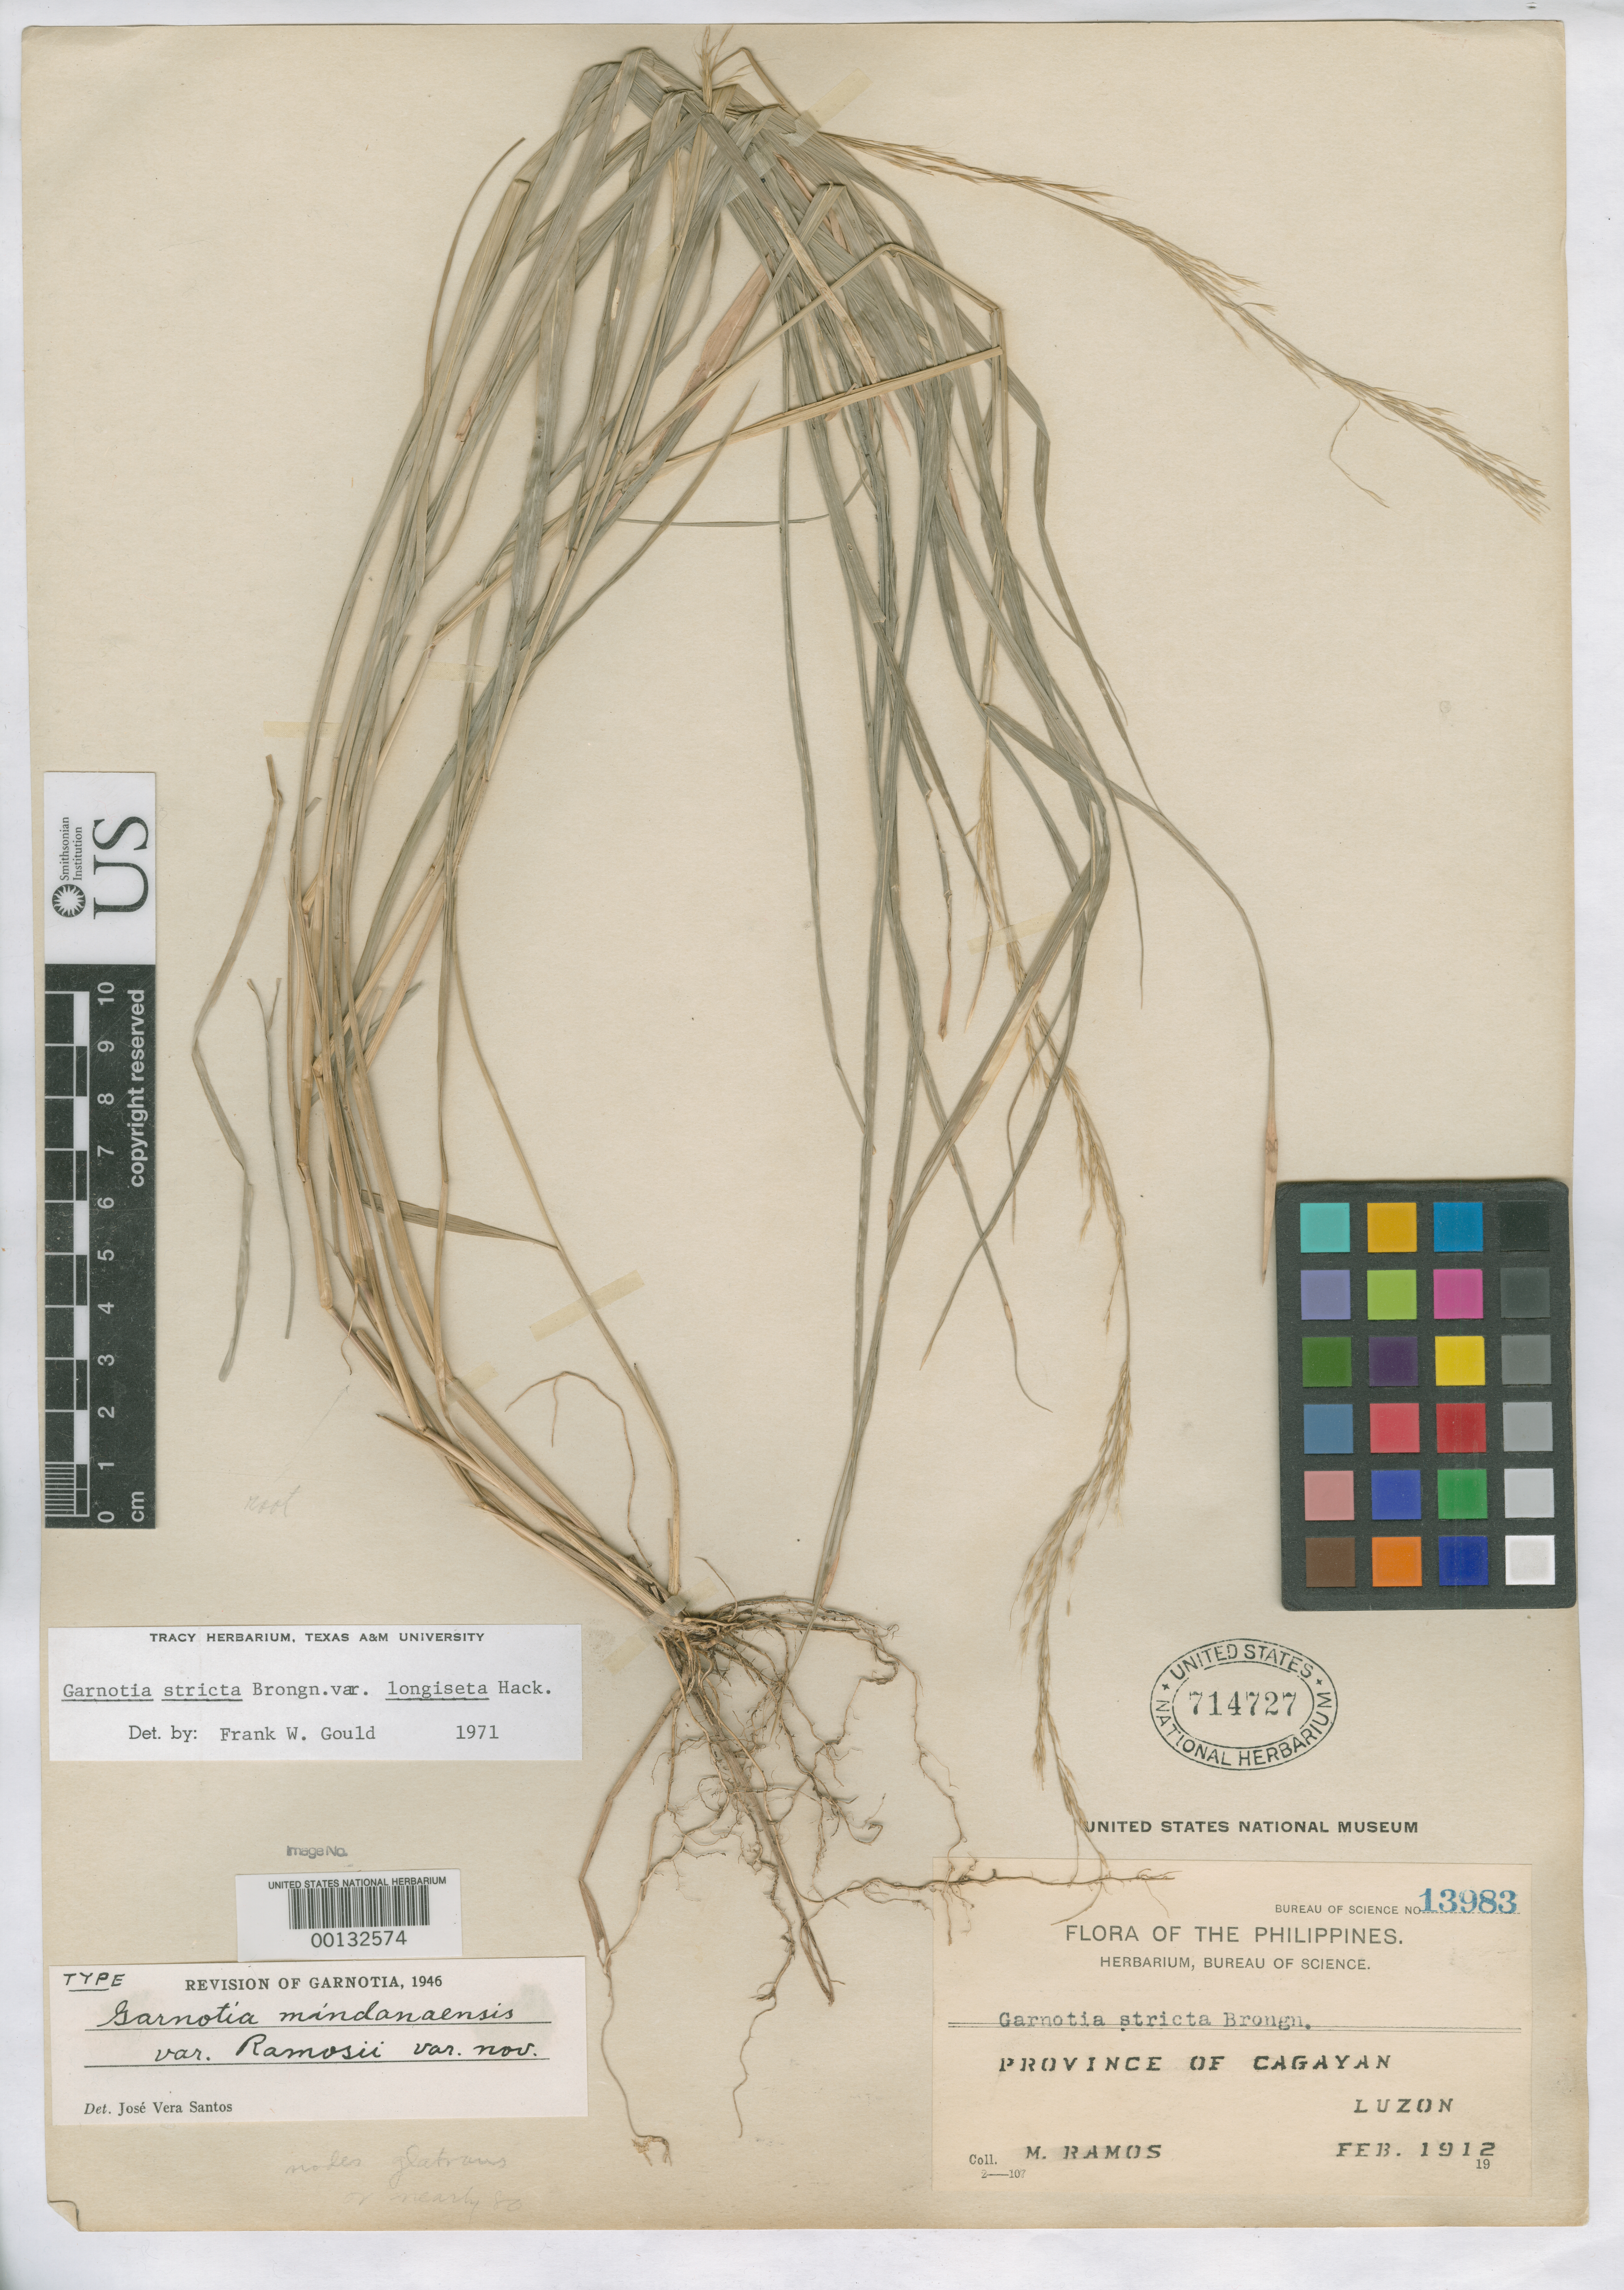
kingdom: Plantae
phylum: Tracheophyta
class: Liliopsida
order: Poales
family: Poaceae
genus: Garnotia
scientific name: Garnotia mindanaensis var. ramosii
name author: Santos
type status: Holotype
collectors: M. Ramos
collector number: Philipp. Bur. Sci. 13983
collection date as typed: Feb 1912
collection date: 1912-02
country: Philippines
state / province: Cagayan Valley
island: Luzon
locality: Cagayan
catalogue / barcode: US 714727